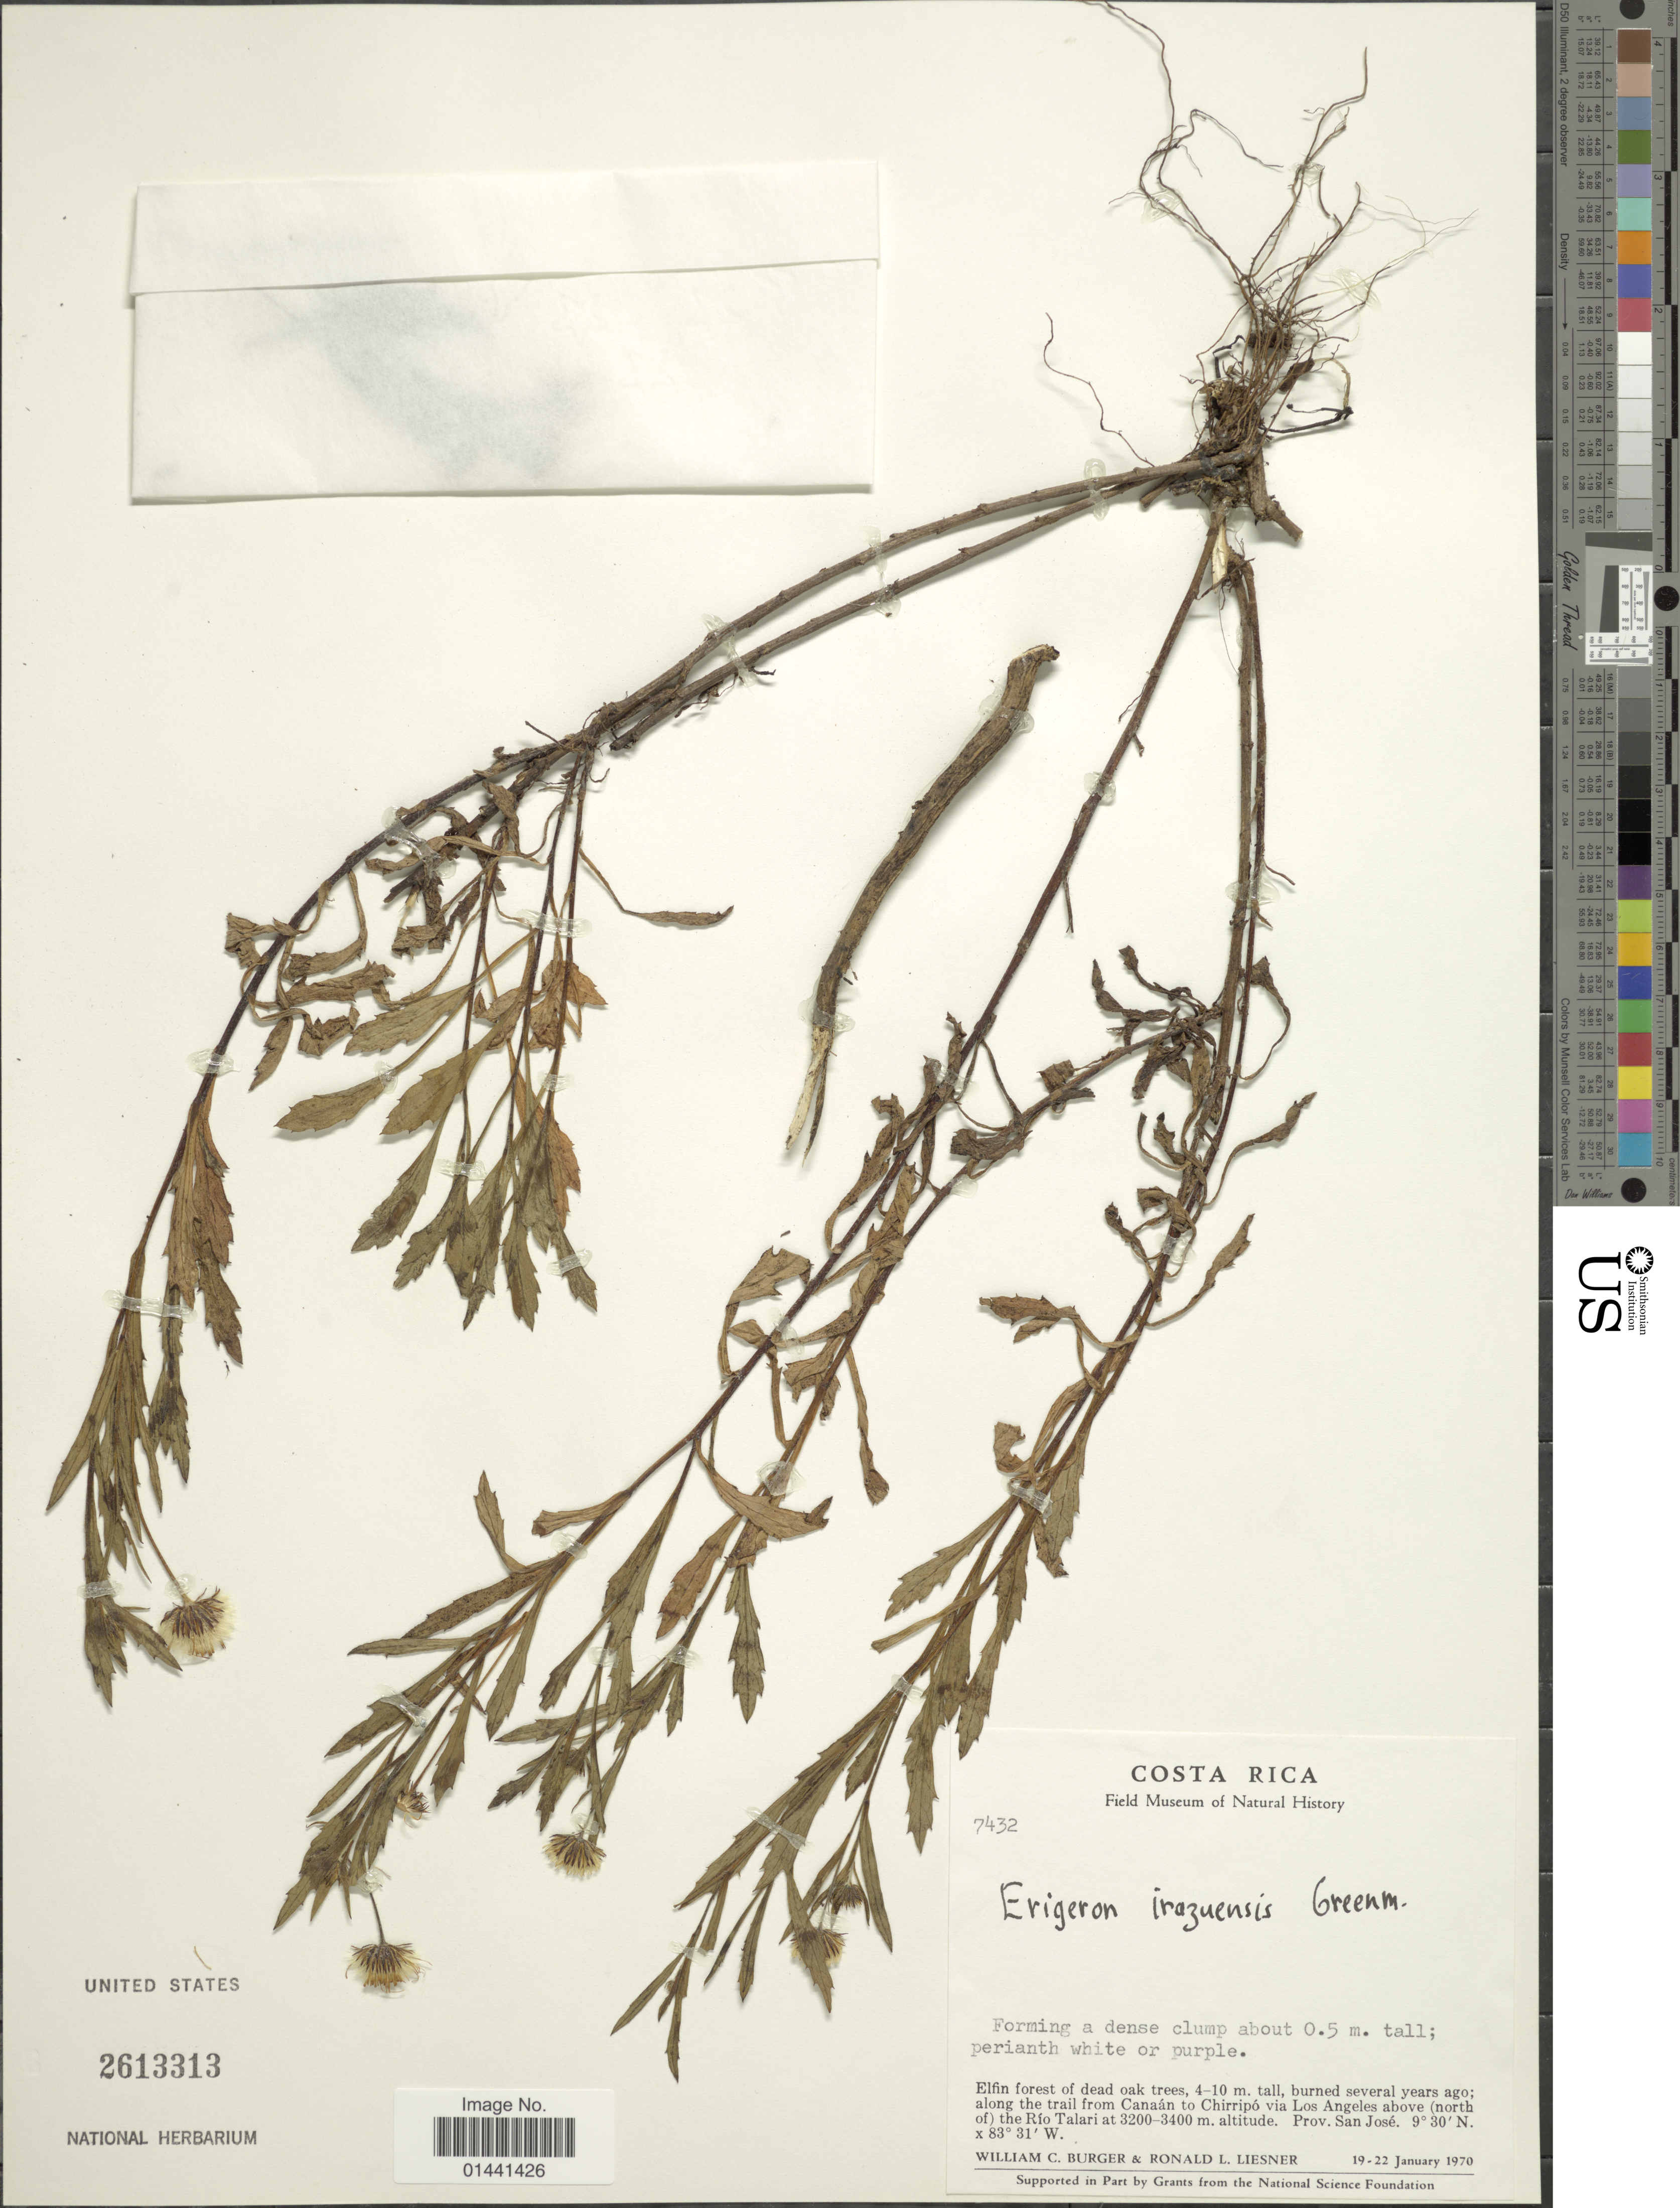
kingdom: Plantae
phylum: Tracheophyta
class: Magnoliopsida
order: Asterales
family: Asteraceae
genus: Erigeron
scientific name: Erigeron irazuense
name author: Greenm.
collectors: W. Burger & R. L. Liesner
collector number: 7432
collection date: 1970-01-19/1970-01-22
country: Costa Rica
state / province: San José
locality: Elfin forest of dead oak trees, burned several years ago; along the trail from Canaán to Chirripó via Los Angeles above (north of) the Río Talari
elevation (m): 3200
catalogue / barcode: US 2613313